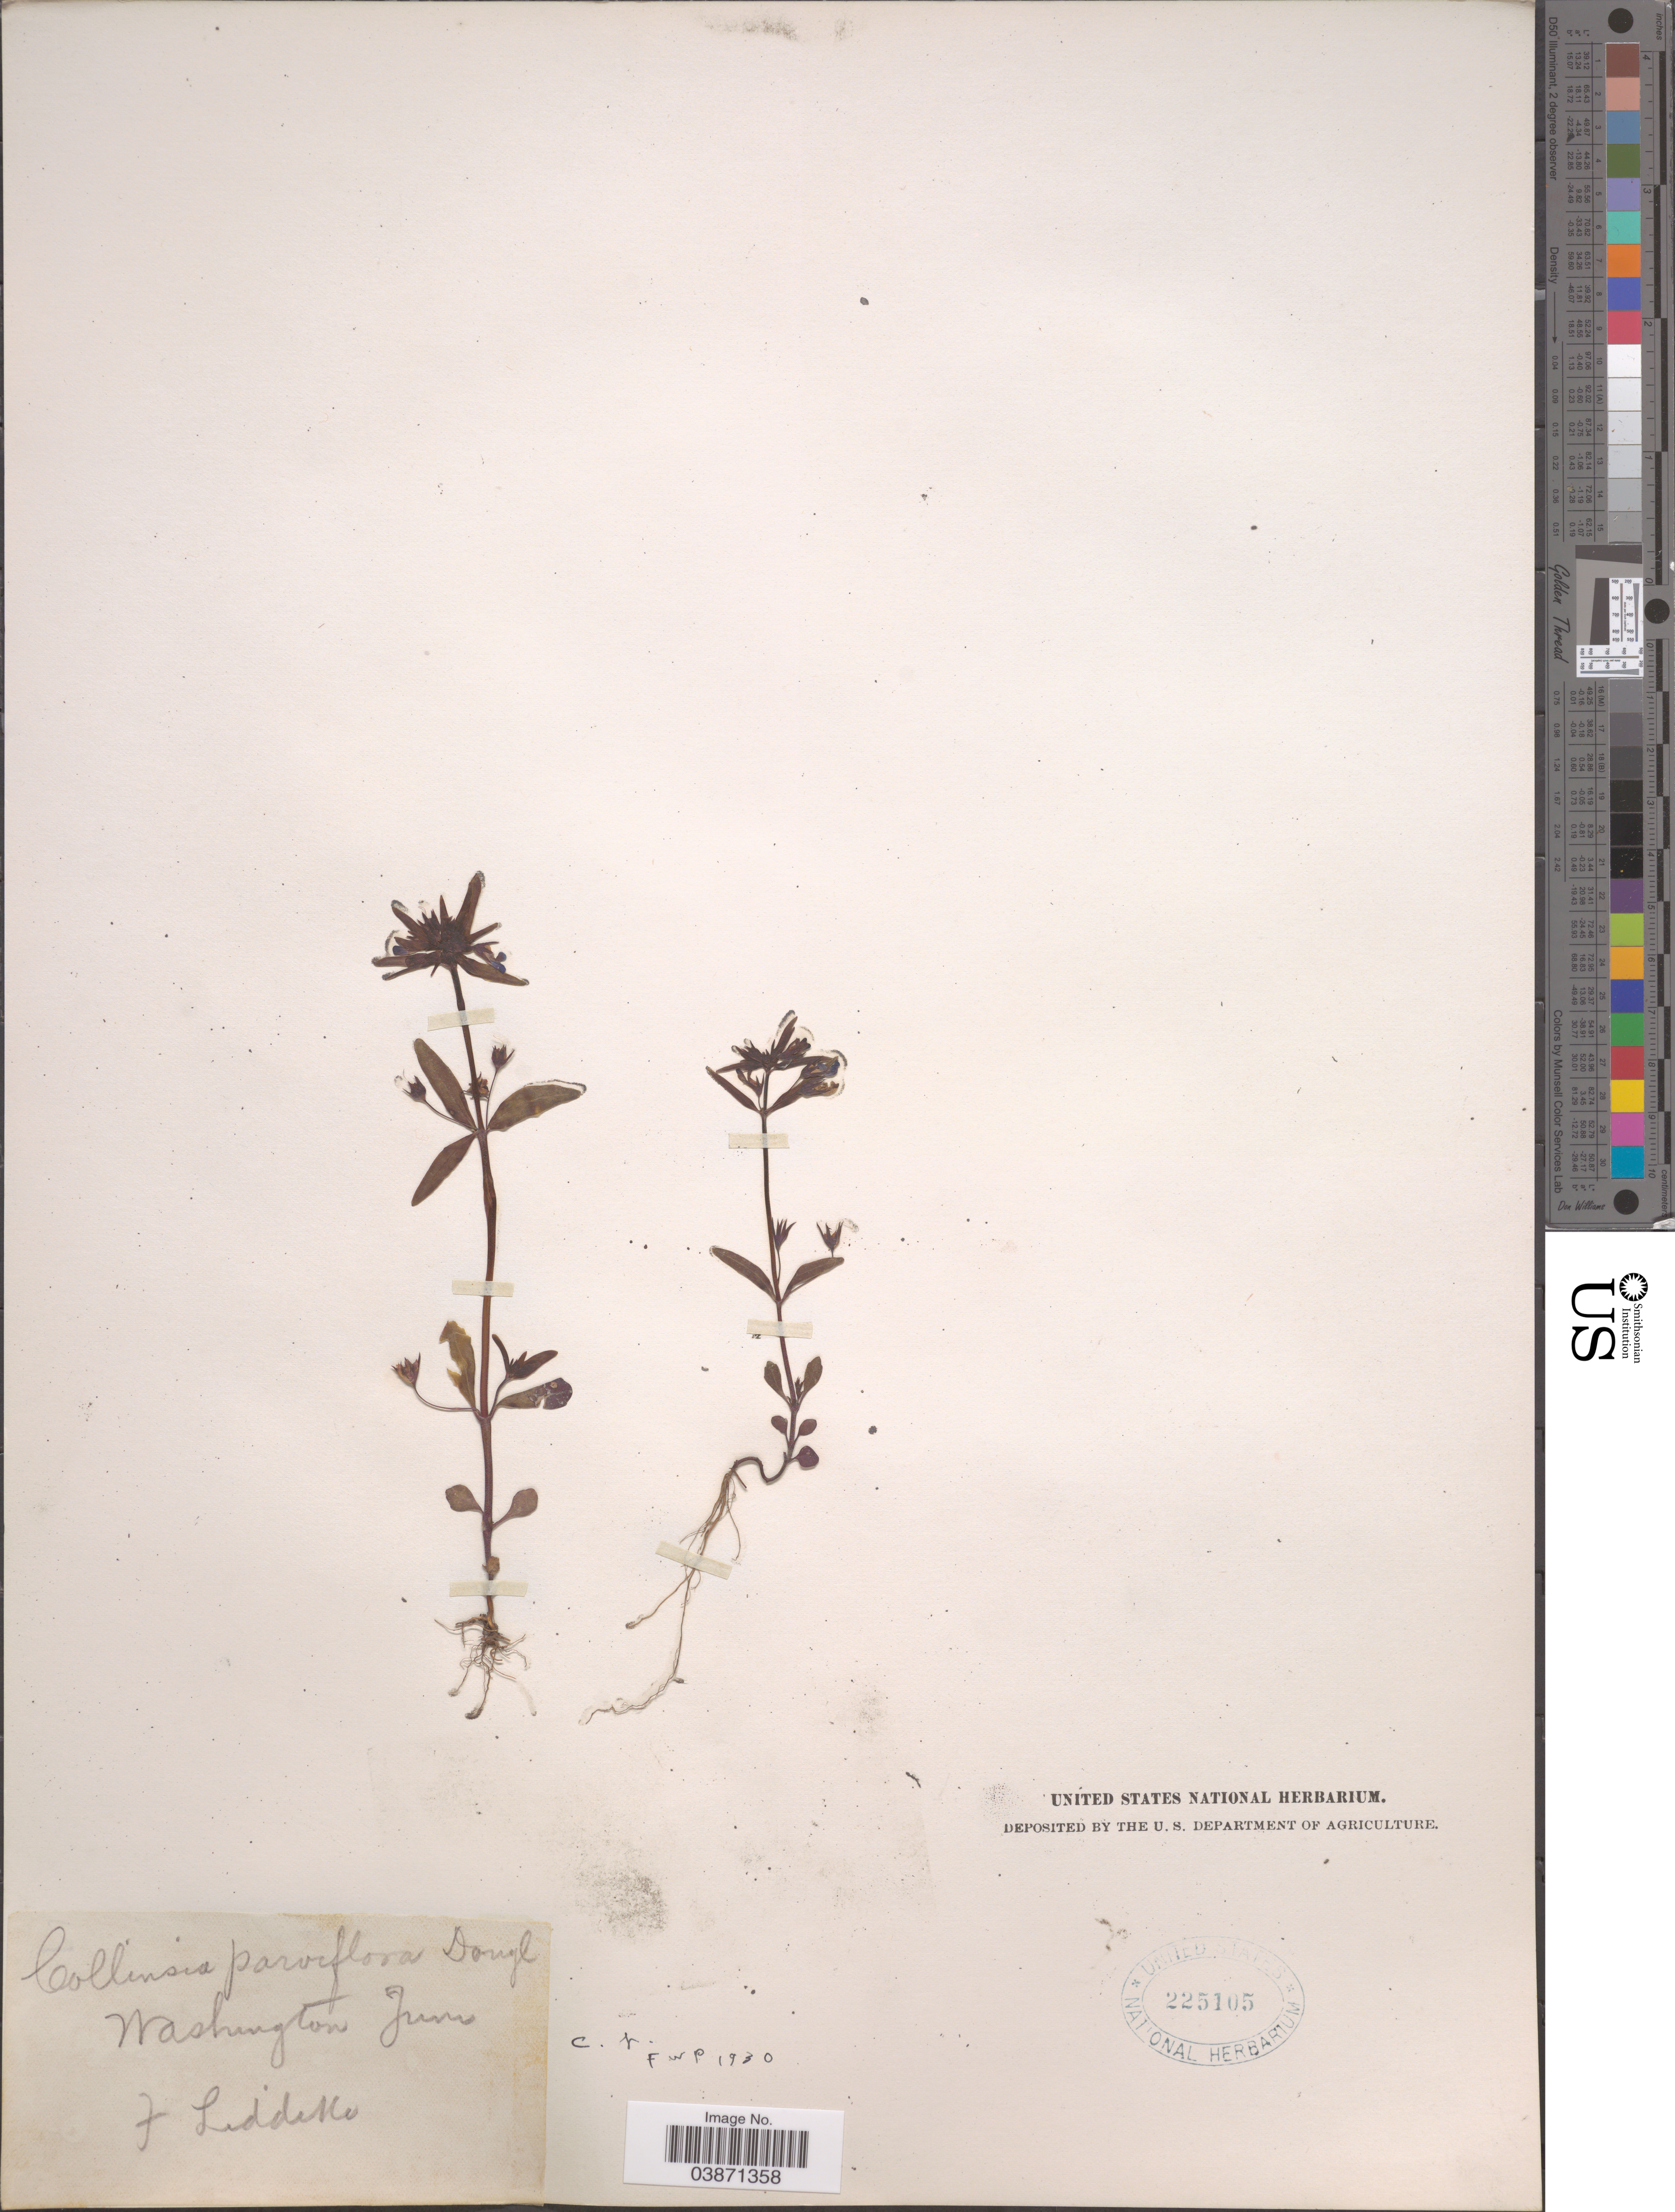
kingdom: Plantae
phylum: Tracheophyta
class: Magnoliopsida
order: Lamiales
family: Plantaginaceae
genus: Collinsia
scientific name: Collinsia parviflora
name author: Douglas ex Lindl.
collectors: F. Liddeke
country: United States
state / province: Washington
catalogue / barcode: US 225105